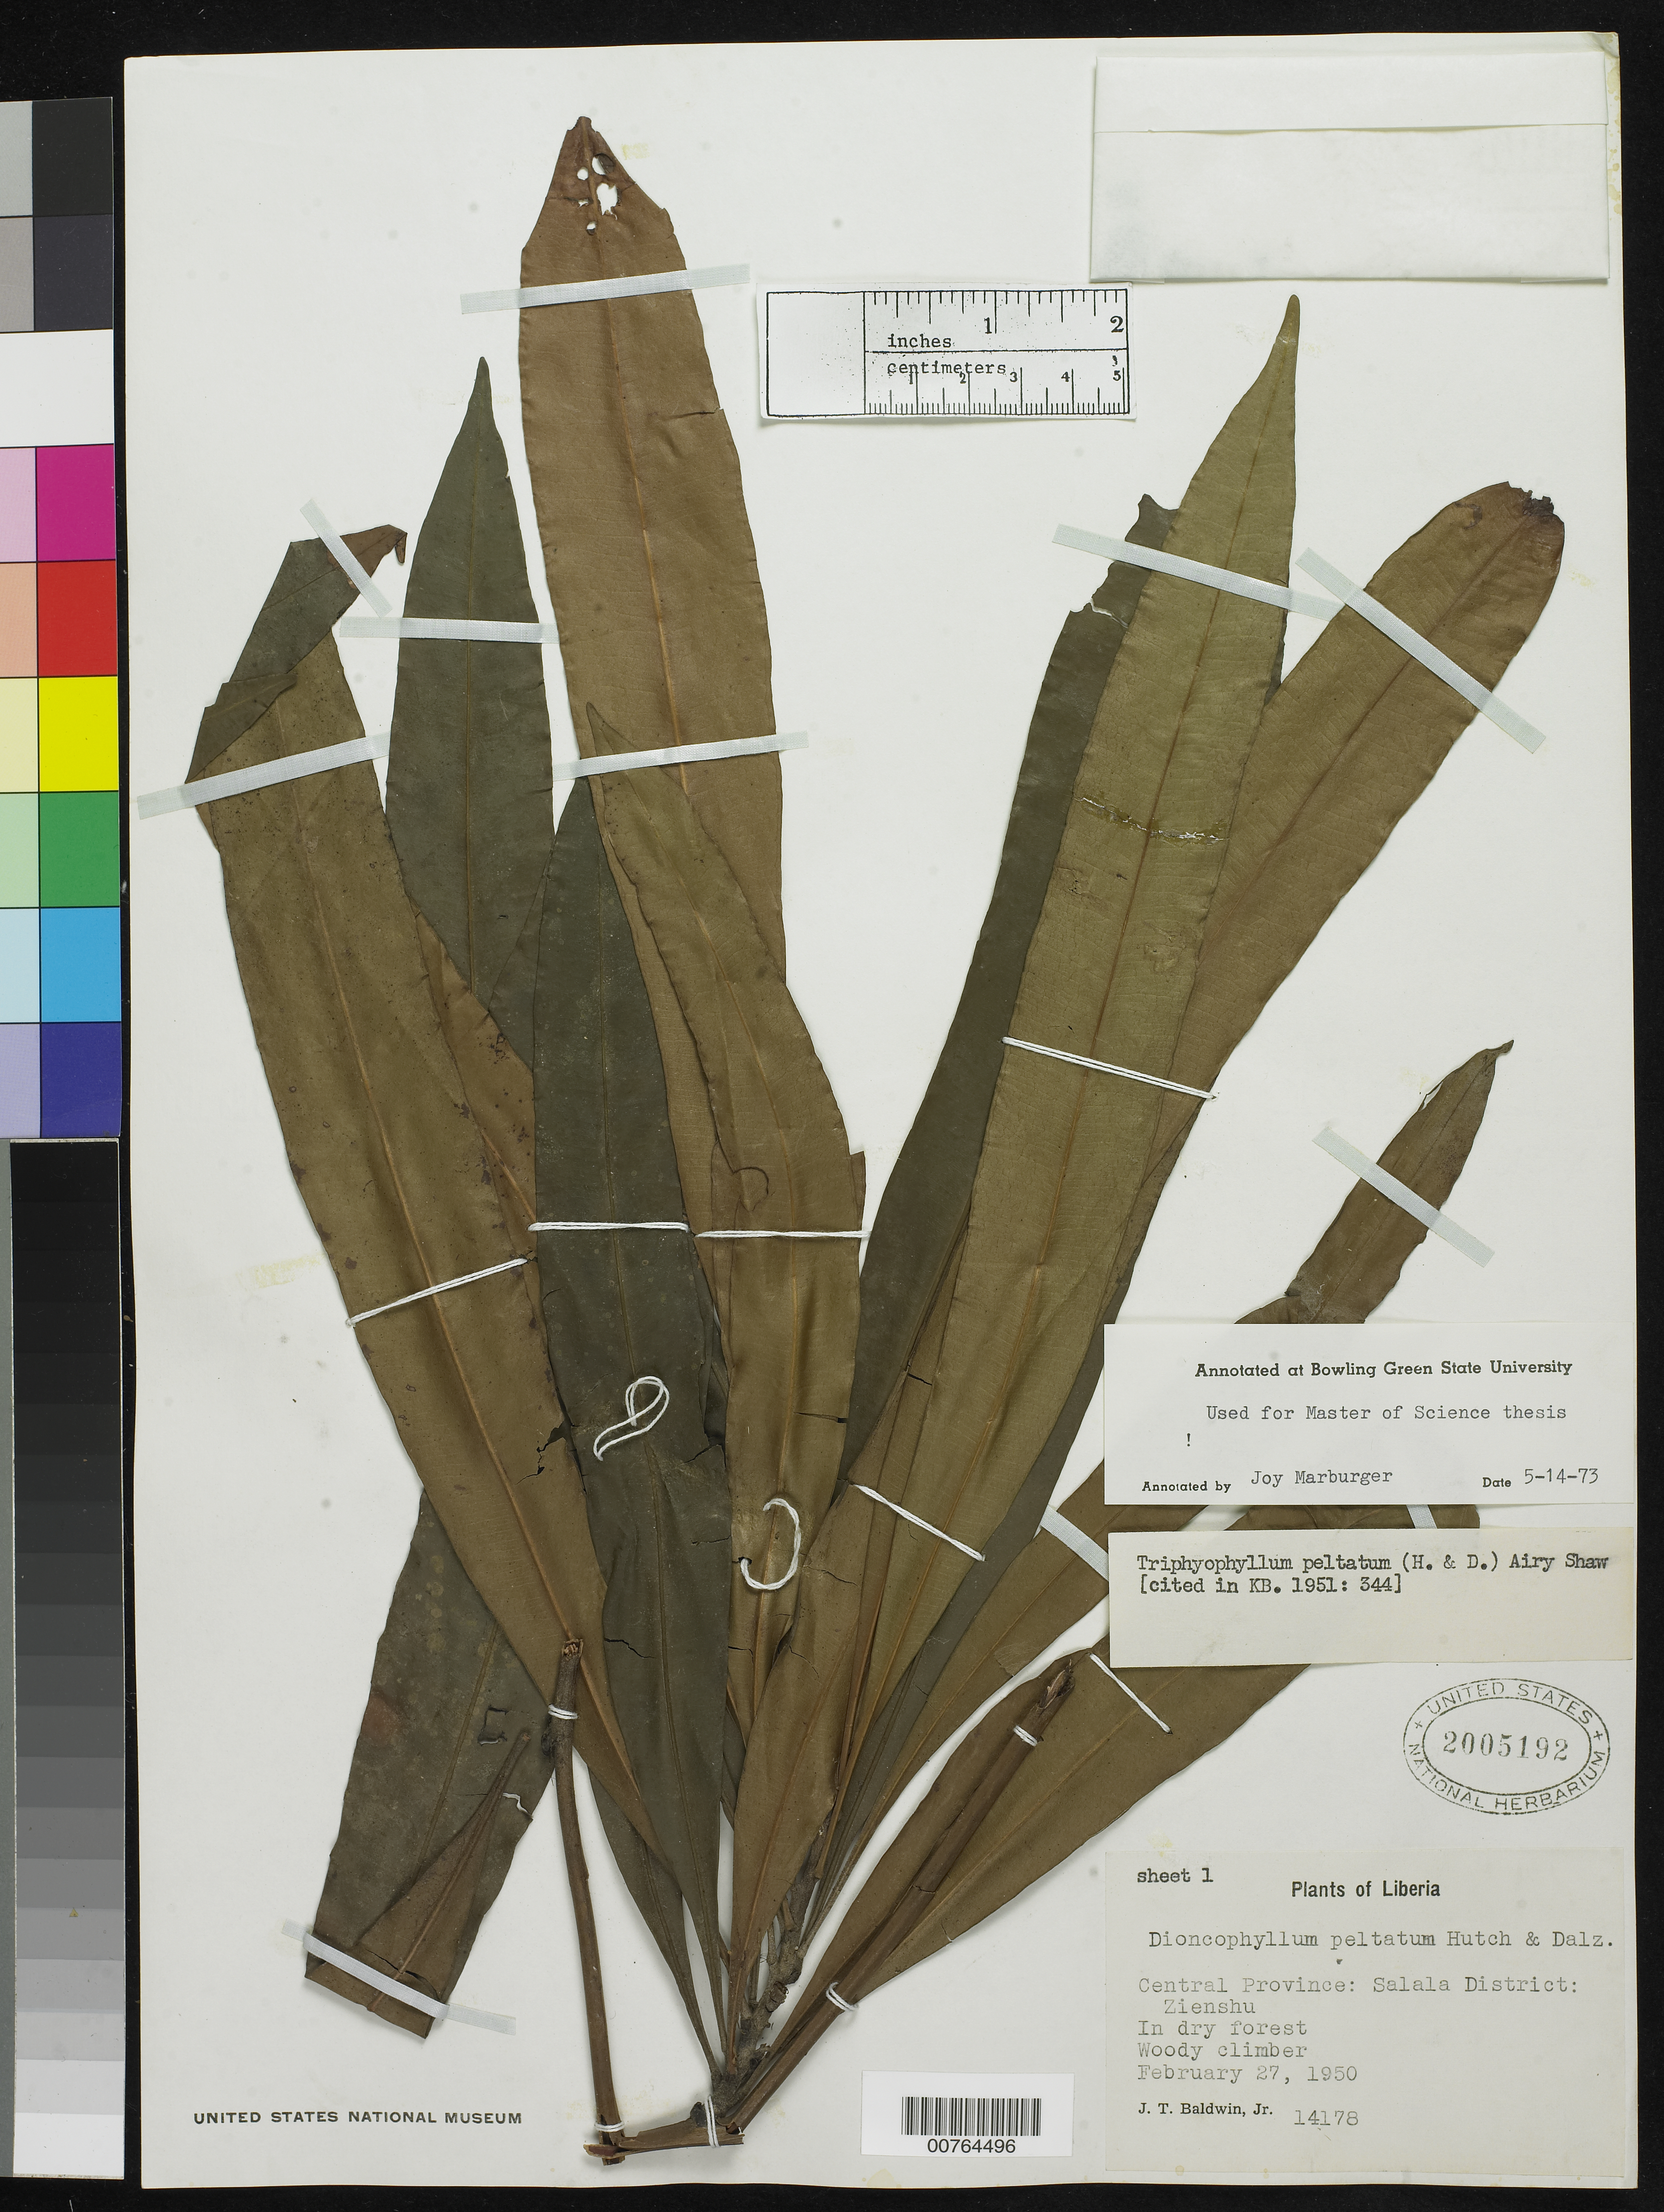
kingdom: Plantae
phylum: Tracheophyta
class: Magnoliopsida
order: Caryophyllales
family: Dioncophyllaceae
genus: Triphyophyllum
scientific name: Triphyophyllum peltatum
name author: (Hutch. & Dalziel) Airy Shaw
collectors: J. T. Baldwin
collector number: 14178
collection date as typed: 27 Feb 1950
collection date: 1950-02-27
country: Liberia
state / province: Bong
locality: Central Province: Salala District, Zienshu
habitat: In dry forest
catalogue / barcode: US 2005192